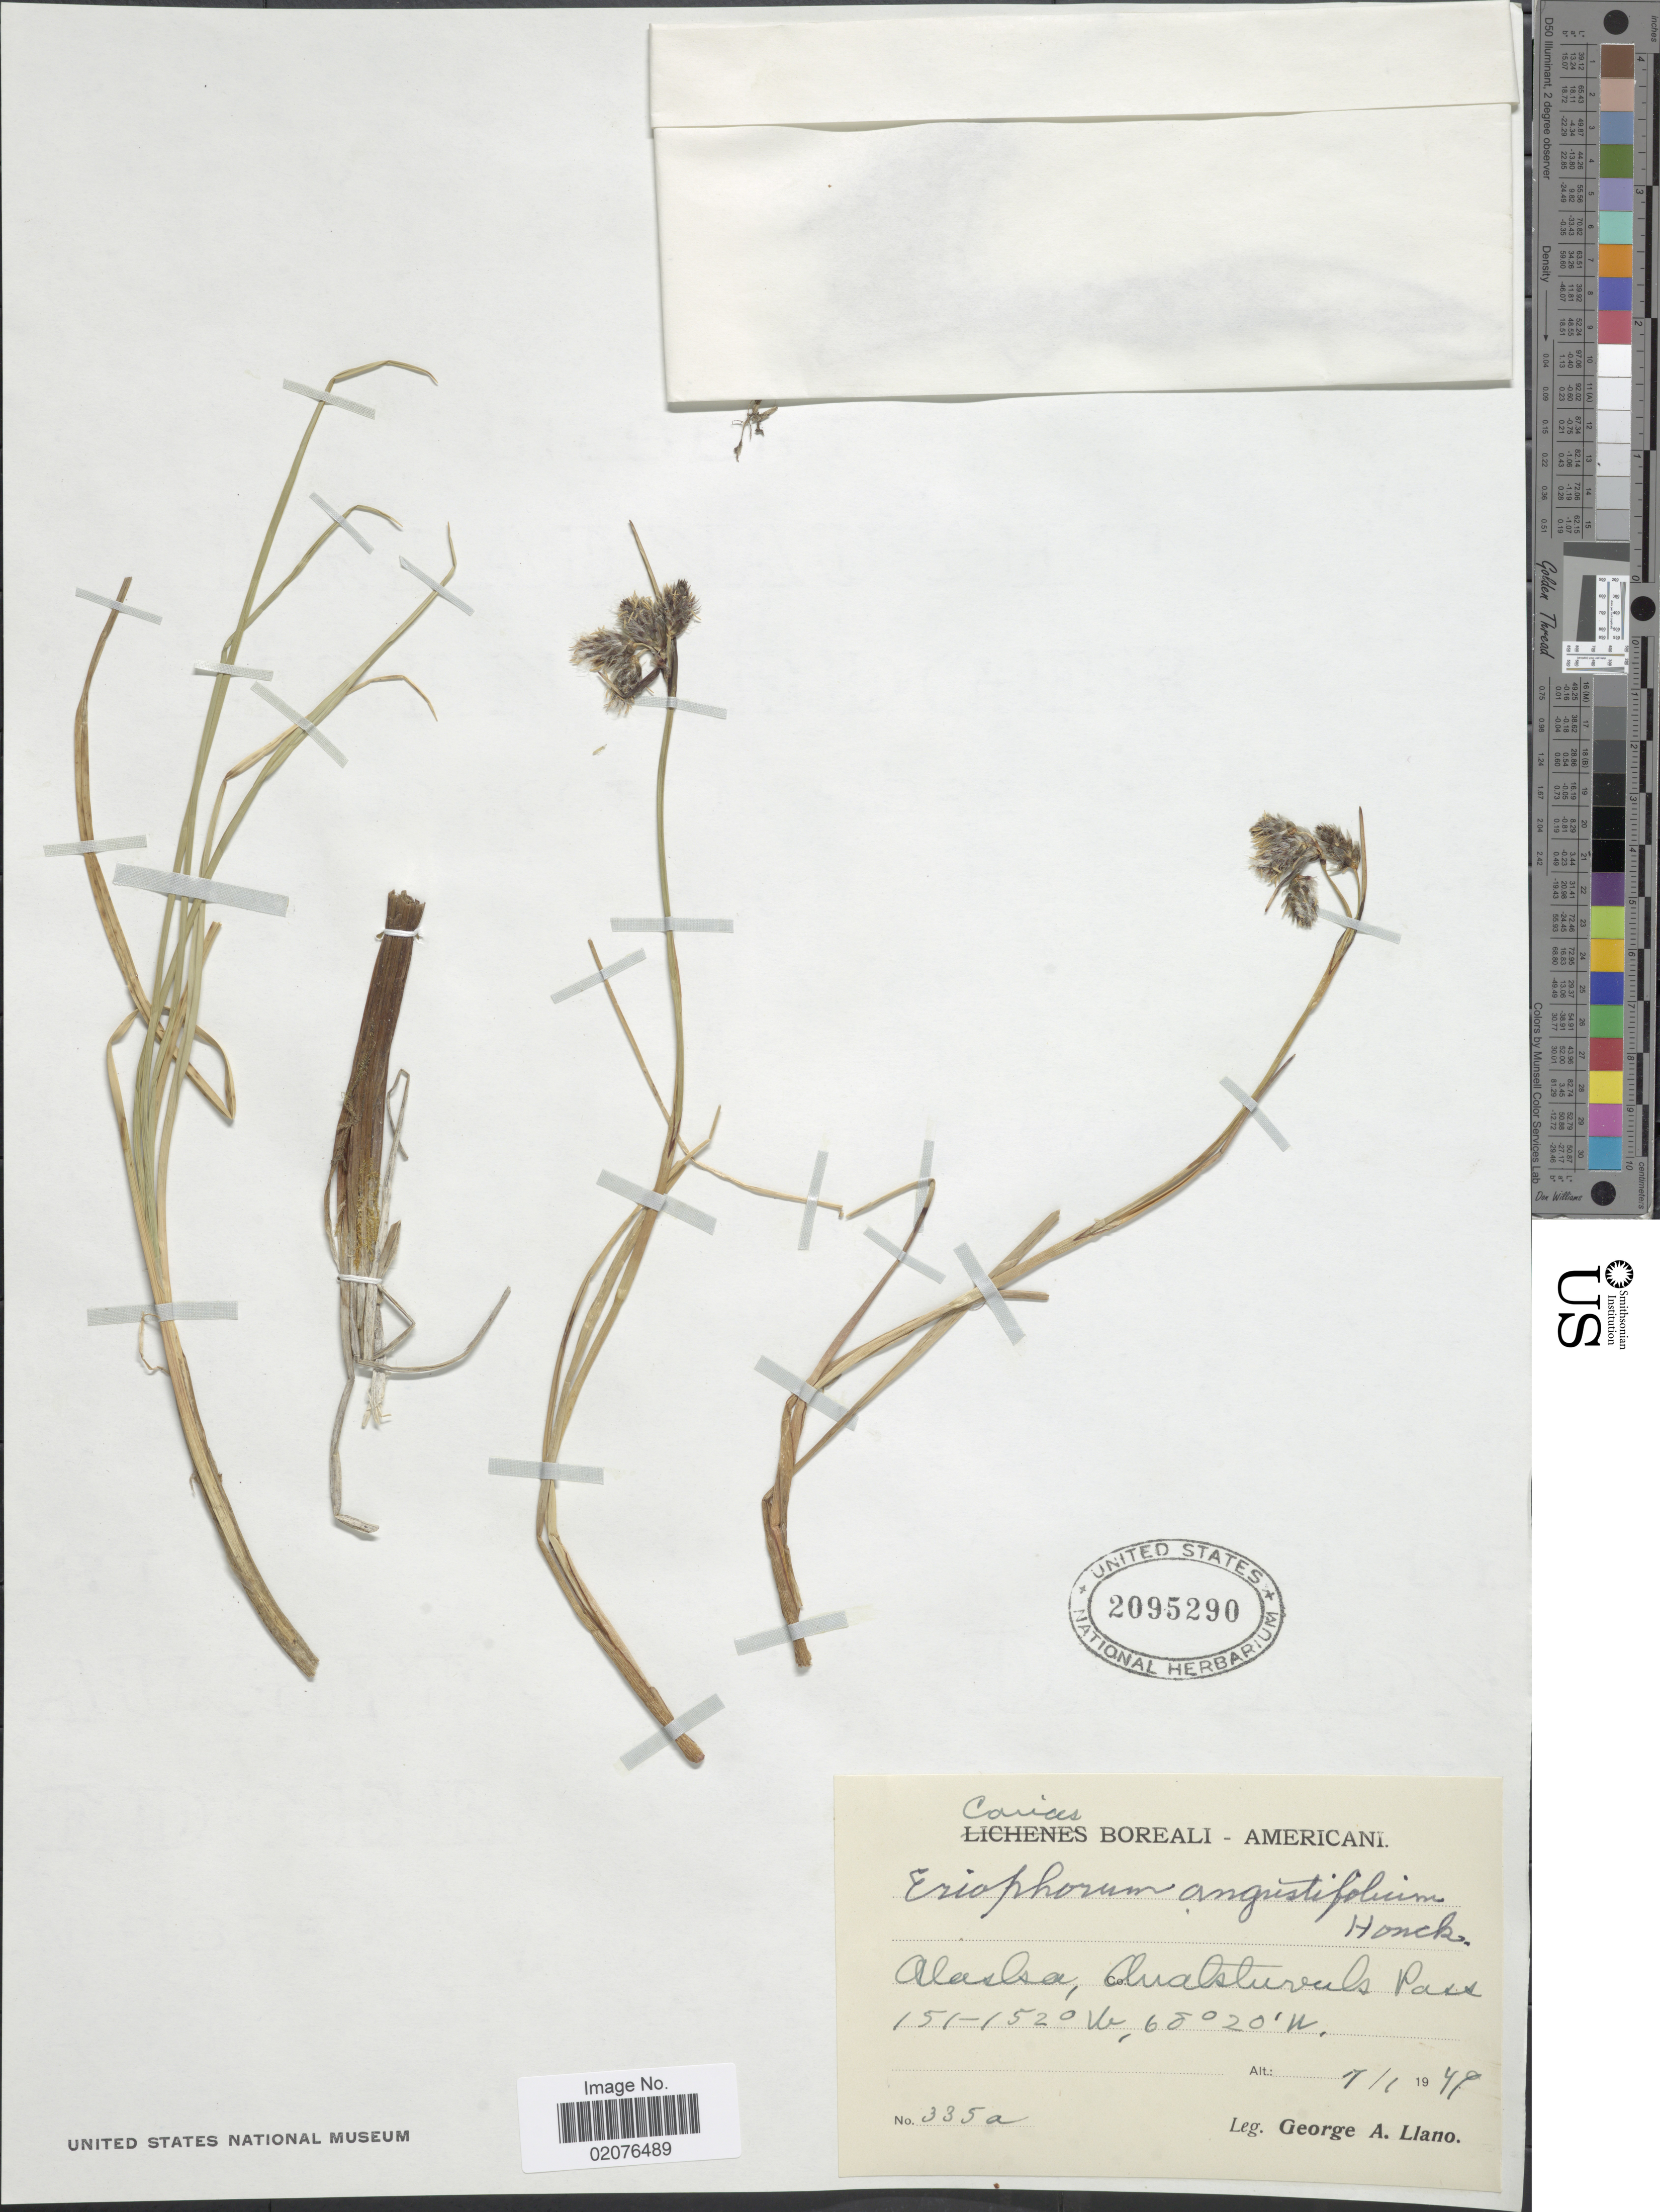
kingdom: Plantae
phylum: Tracheophyta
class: Liliopsida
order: Poales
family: Cyperaceae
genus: Eriophorum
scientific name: Eriophorum angustifolium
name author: Honck.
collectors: G. Llano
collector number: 335a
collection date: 1947-01-07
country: United States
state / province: Alaska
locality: Anaktuvuk Pass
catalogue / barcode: US 2095290